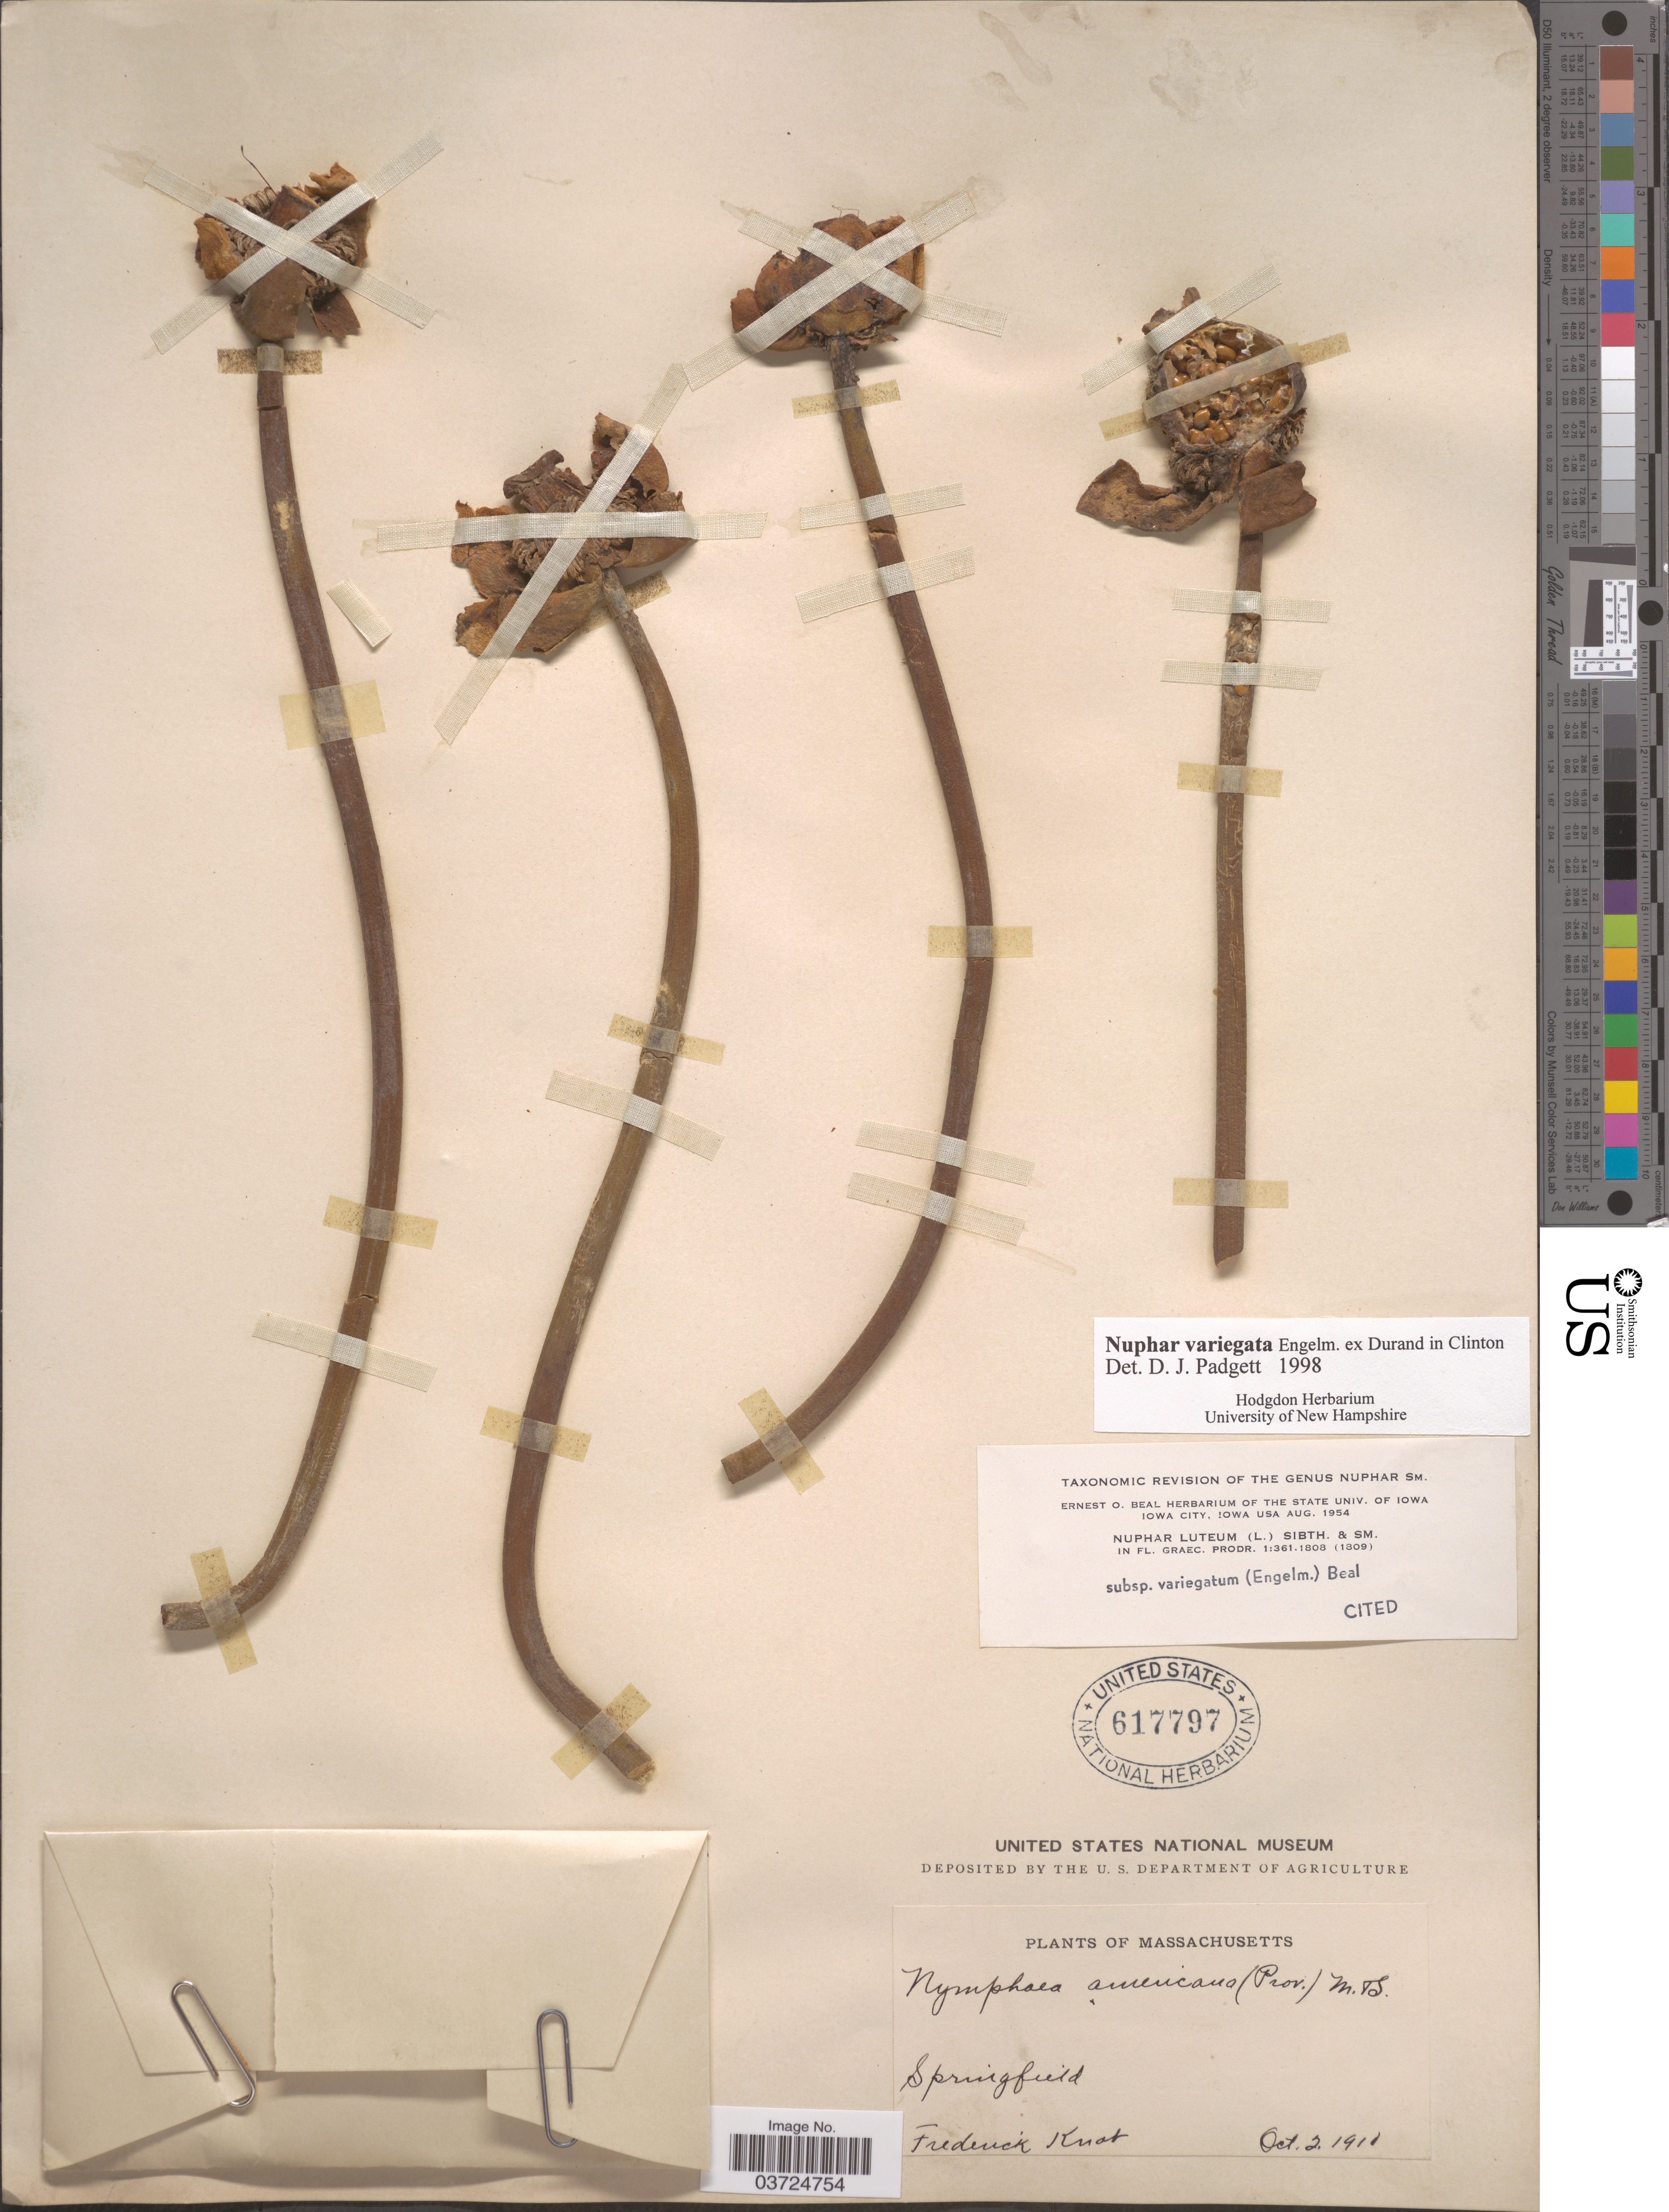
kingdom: Plantae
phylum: Tracheophyta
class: Magnoliopsida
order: Nymphaeales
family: Nymphaeaceae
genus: Nuphar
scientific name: Nuphar variegata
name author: Engelm. ex Durand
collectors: F. Knab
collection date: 1910-10-02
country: United States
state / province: Massachusetts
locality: Springfield.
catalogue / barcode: US 617797